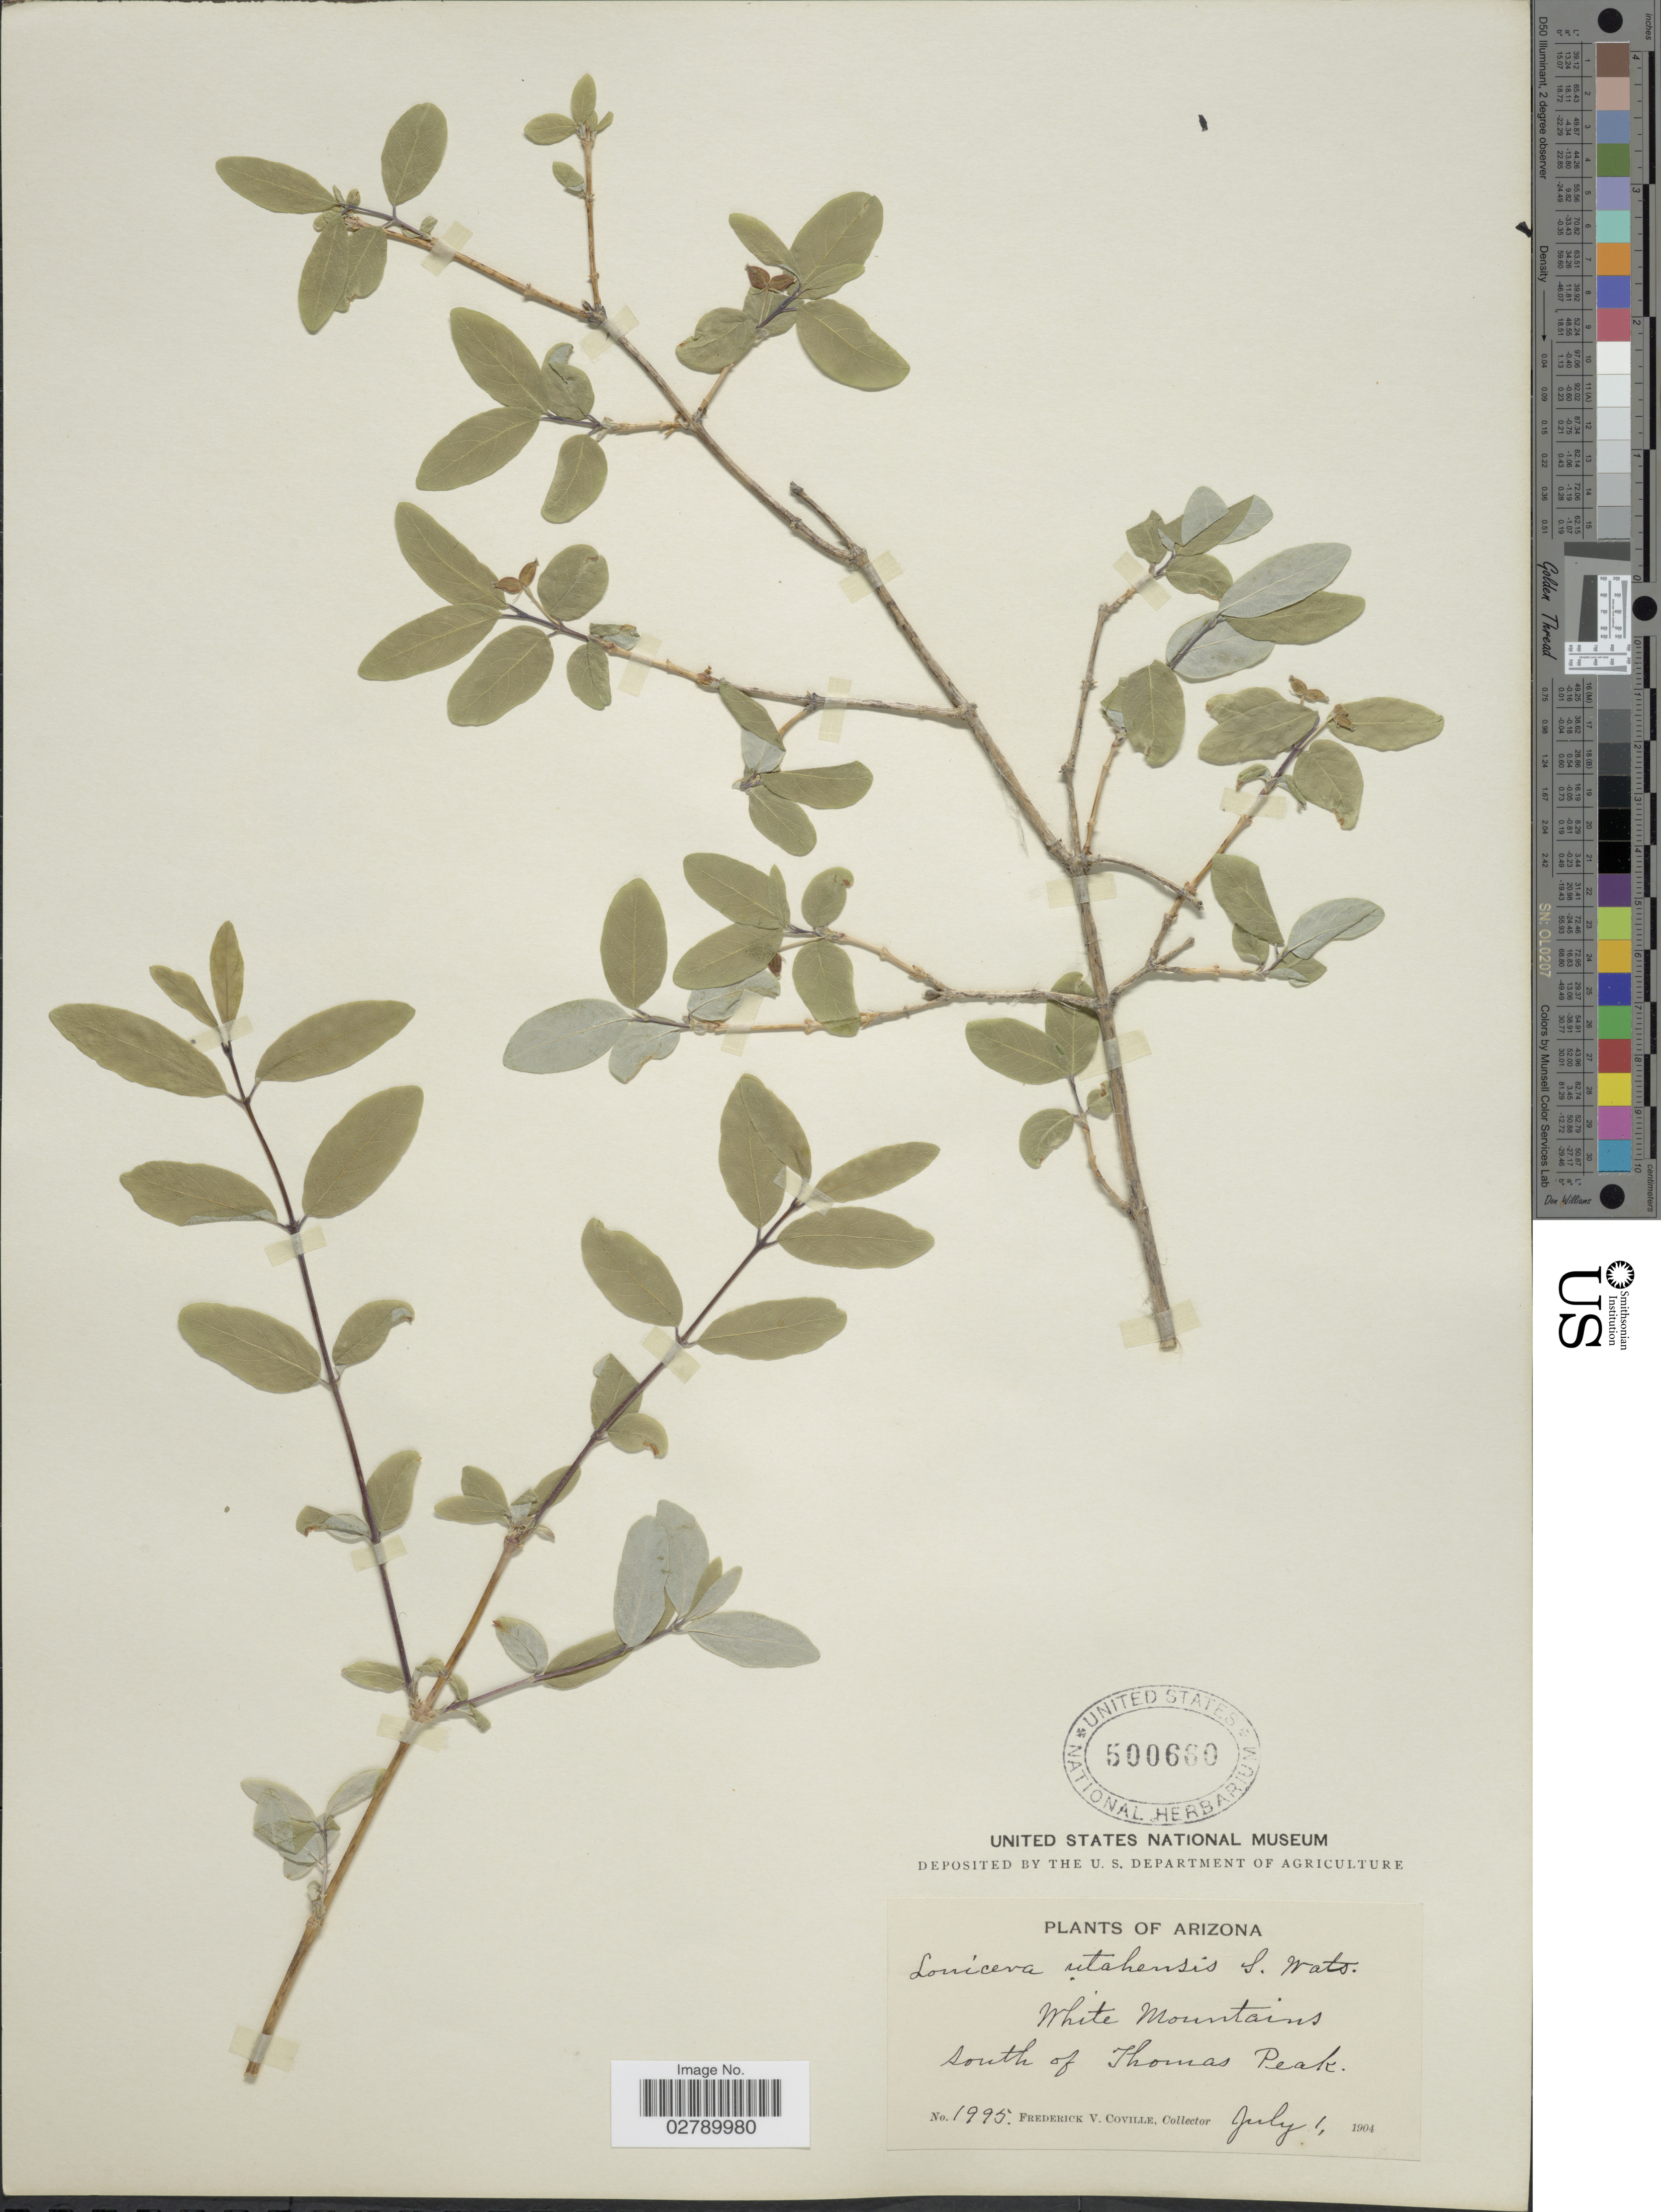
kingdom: Plantae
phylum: Tracheophyta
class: Magnoliopsida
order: Dipsacales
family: Caprifoliaceae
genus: Lonicera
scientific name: Lonicera utahensis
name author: S. Watson in C. King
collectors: F. V. Coville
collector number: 1995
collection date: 1904-07-01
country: United States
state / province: Arizona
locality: White Mountains, south of Thomas Peak.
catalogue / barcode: US 500660